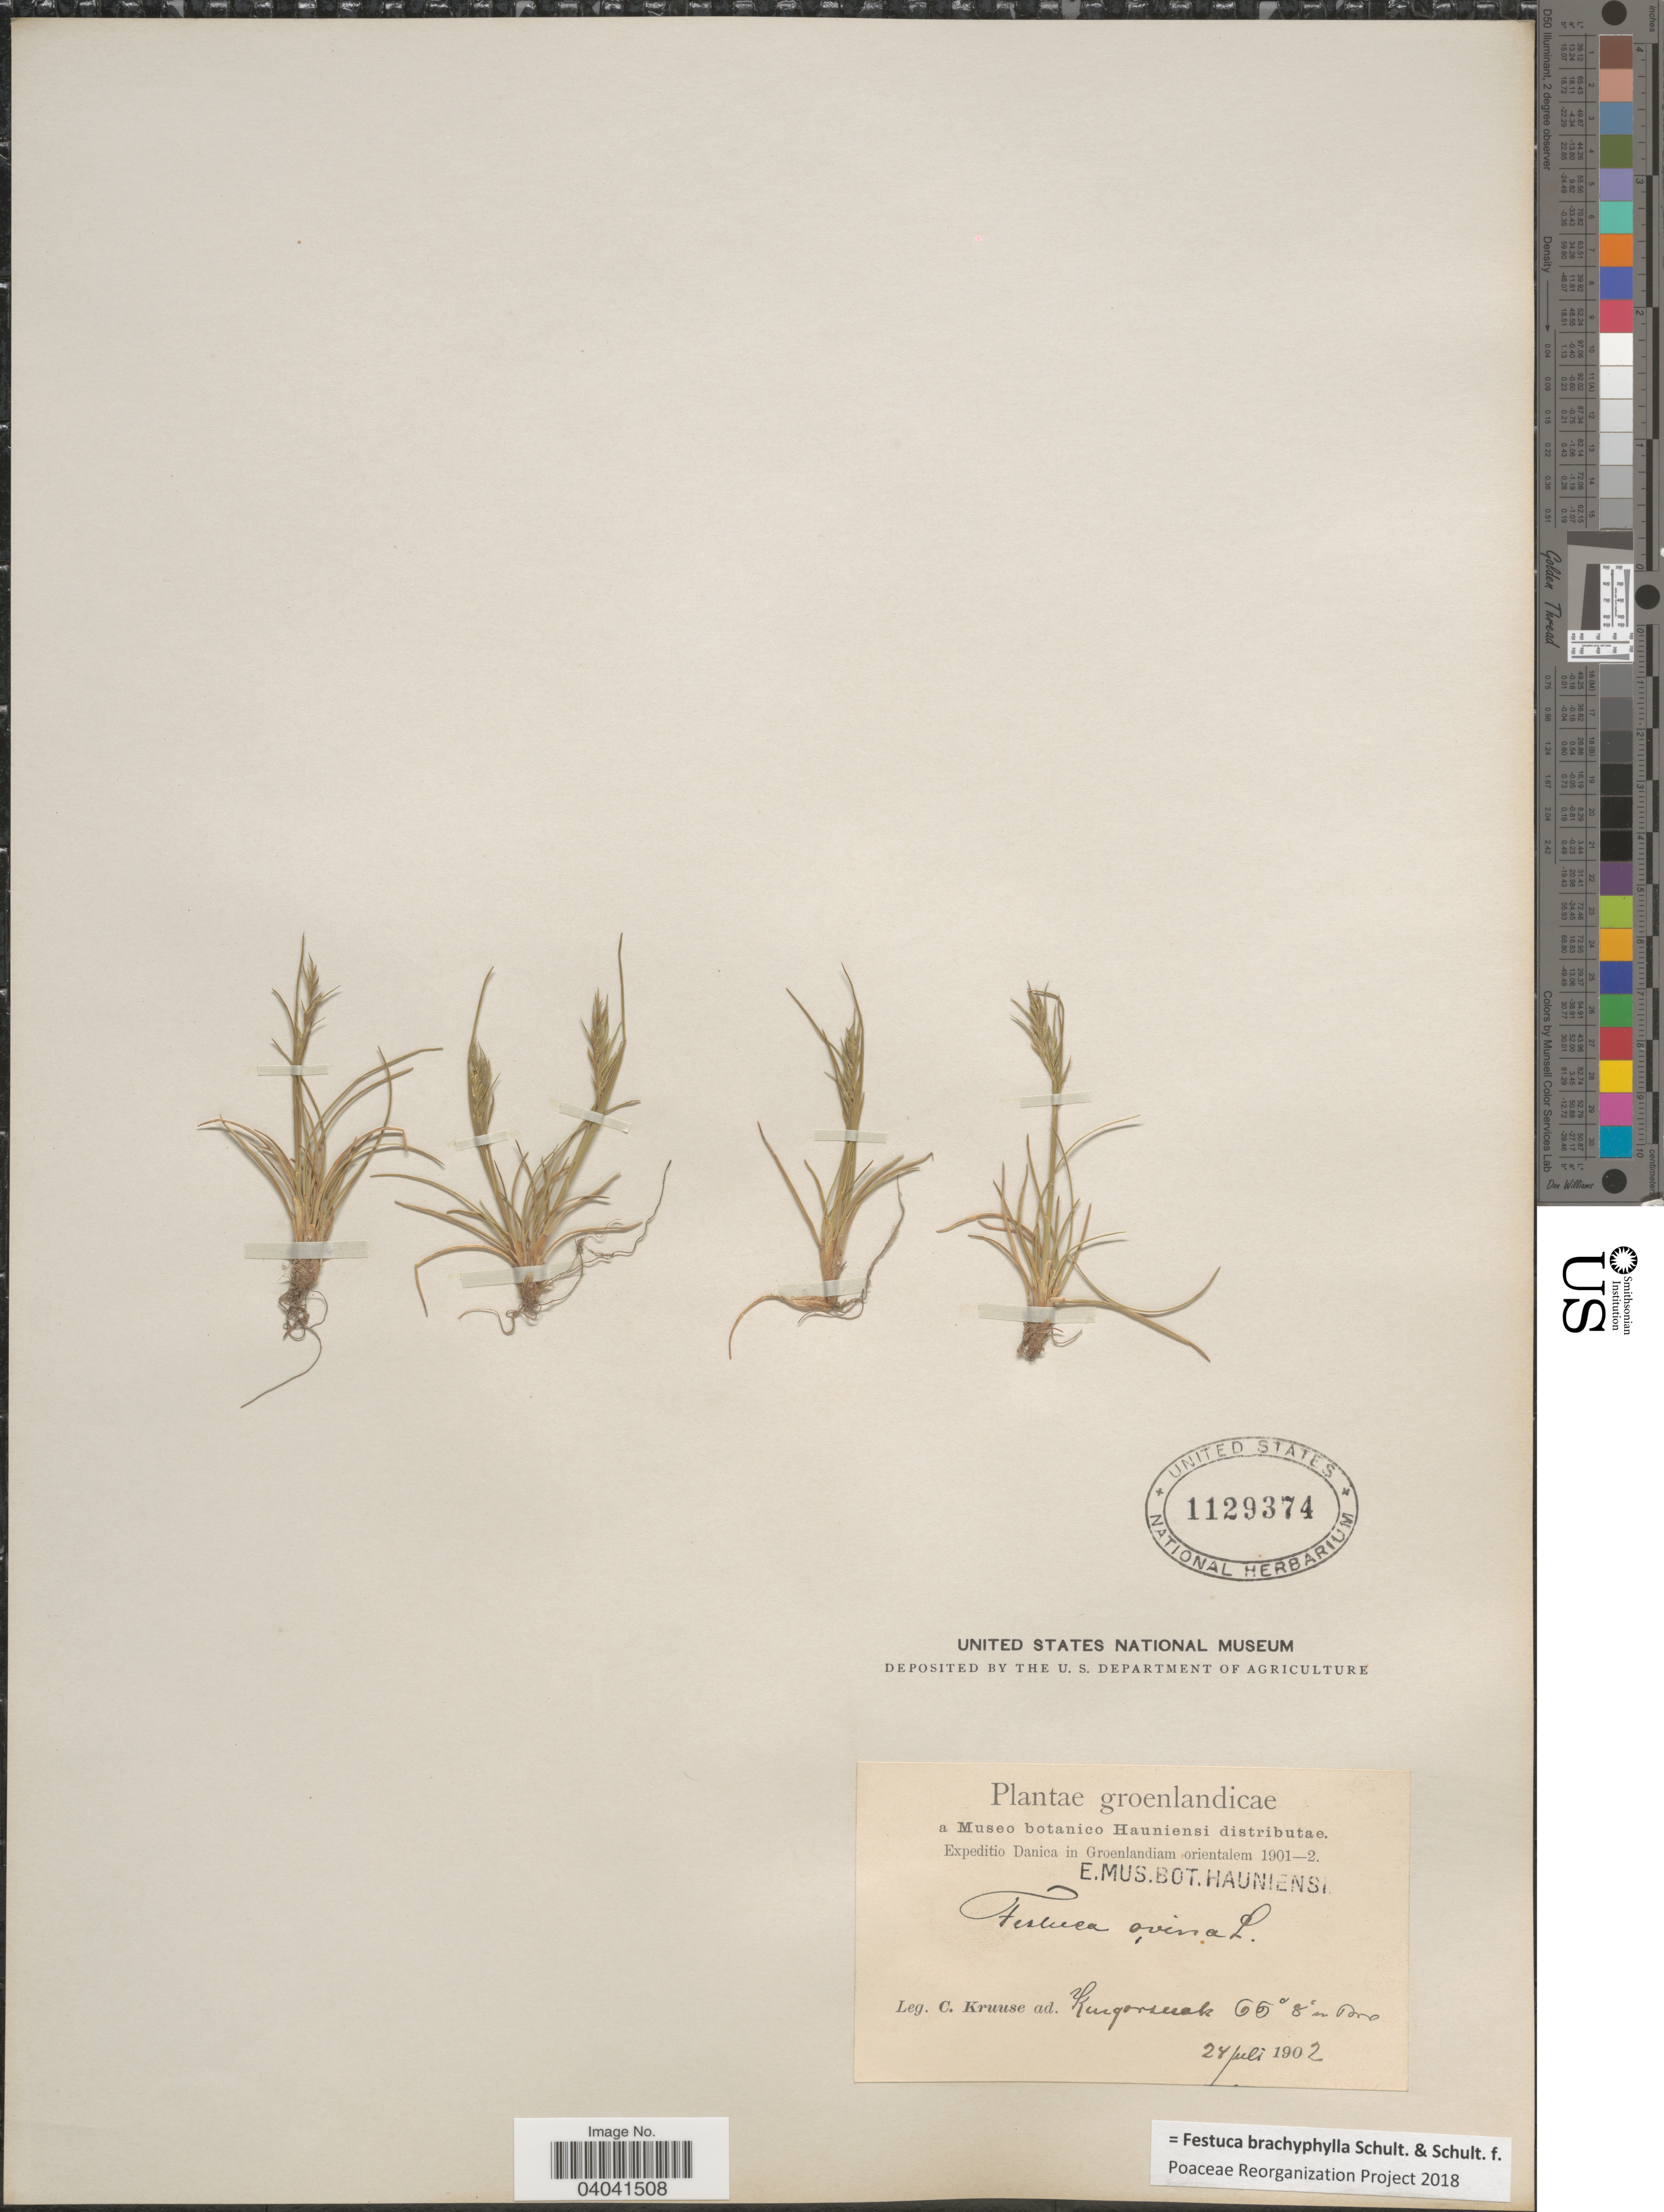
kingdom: Plantae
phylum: Tracheophyta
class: Liliopsida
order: Poales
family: Poaceae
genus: Festuca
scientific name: Festuca brachyphylla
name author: Schult. & Schult. f.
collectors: C. Kruuse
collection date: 1902-07-27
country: Greenland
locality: Kingorsuak.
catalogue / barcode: US 1129374